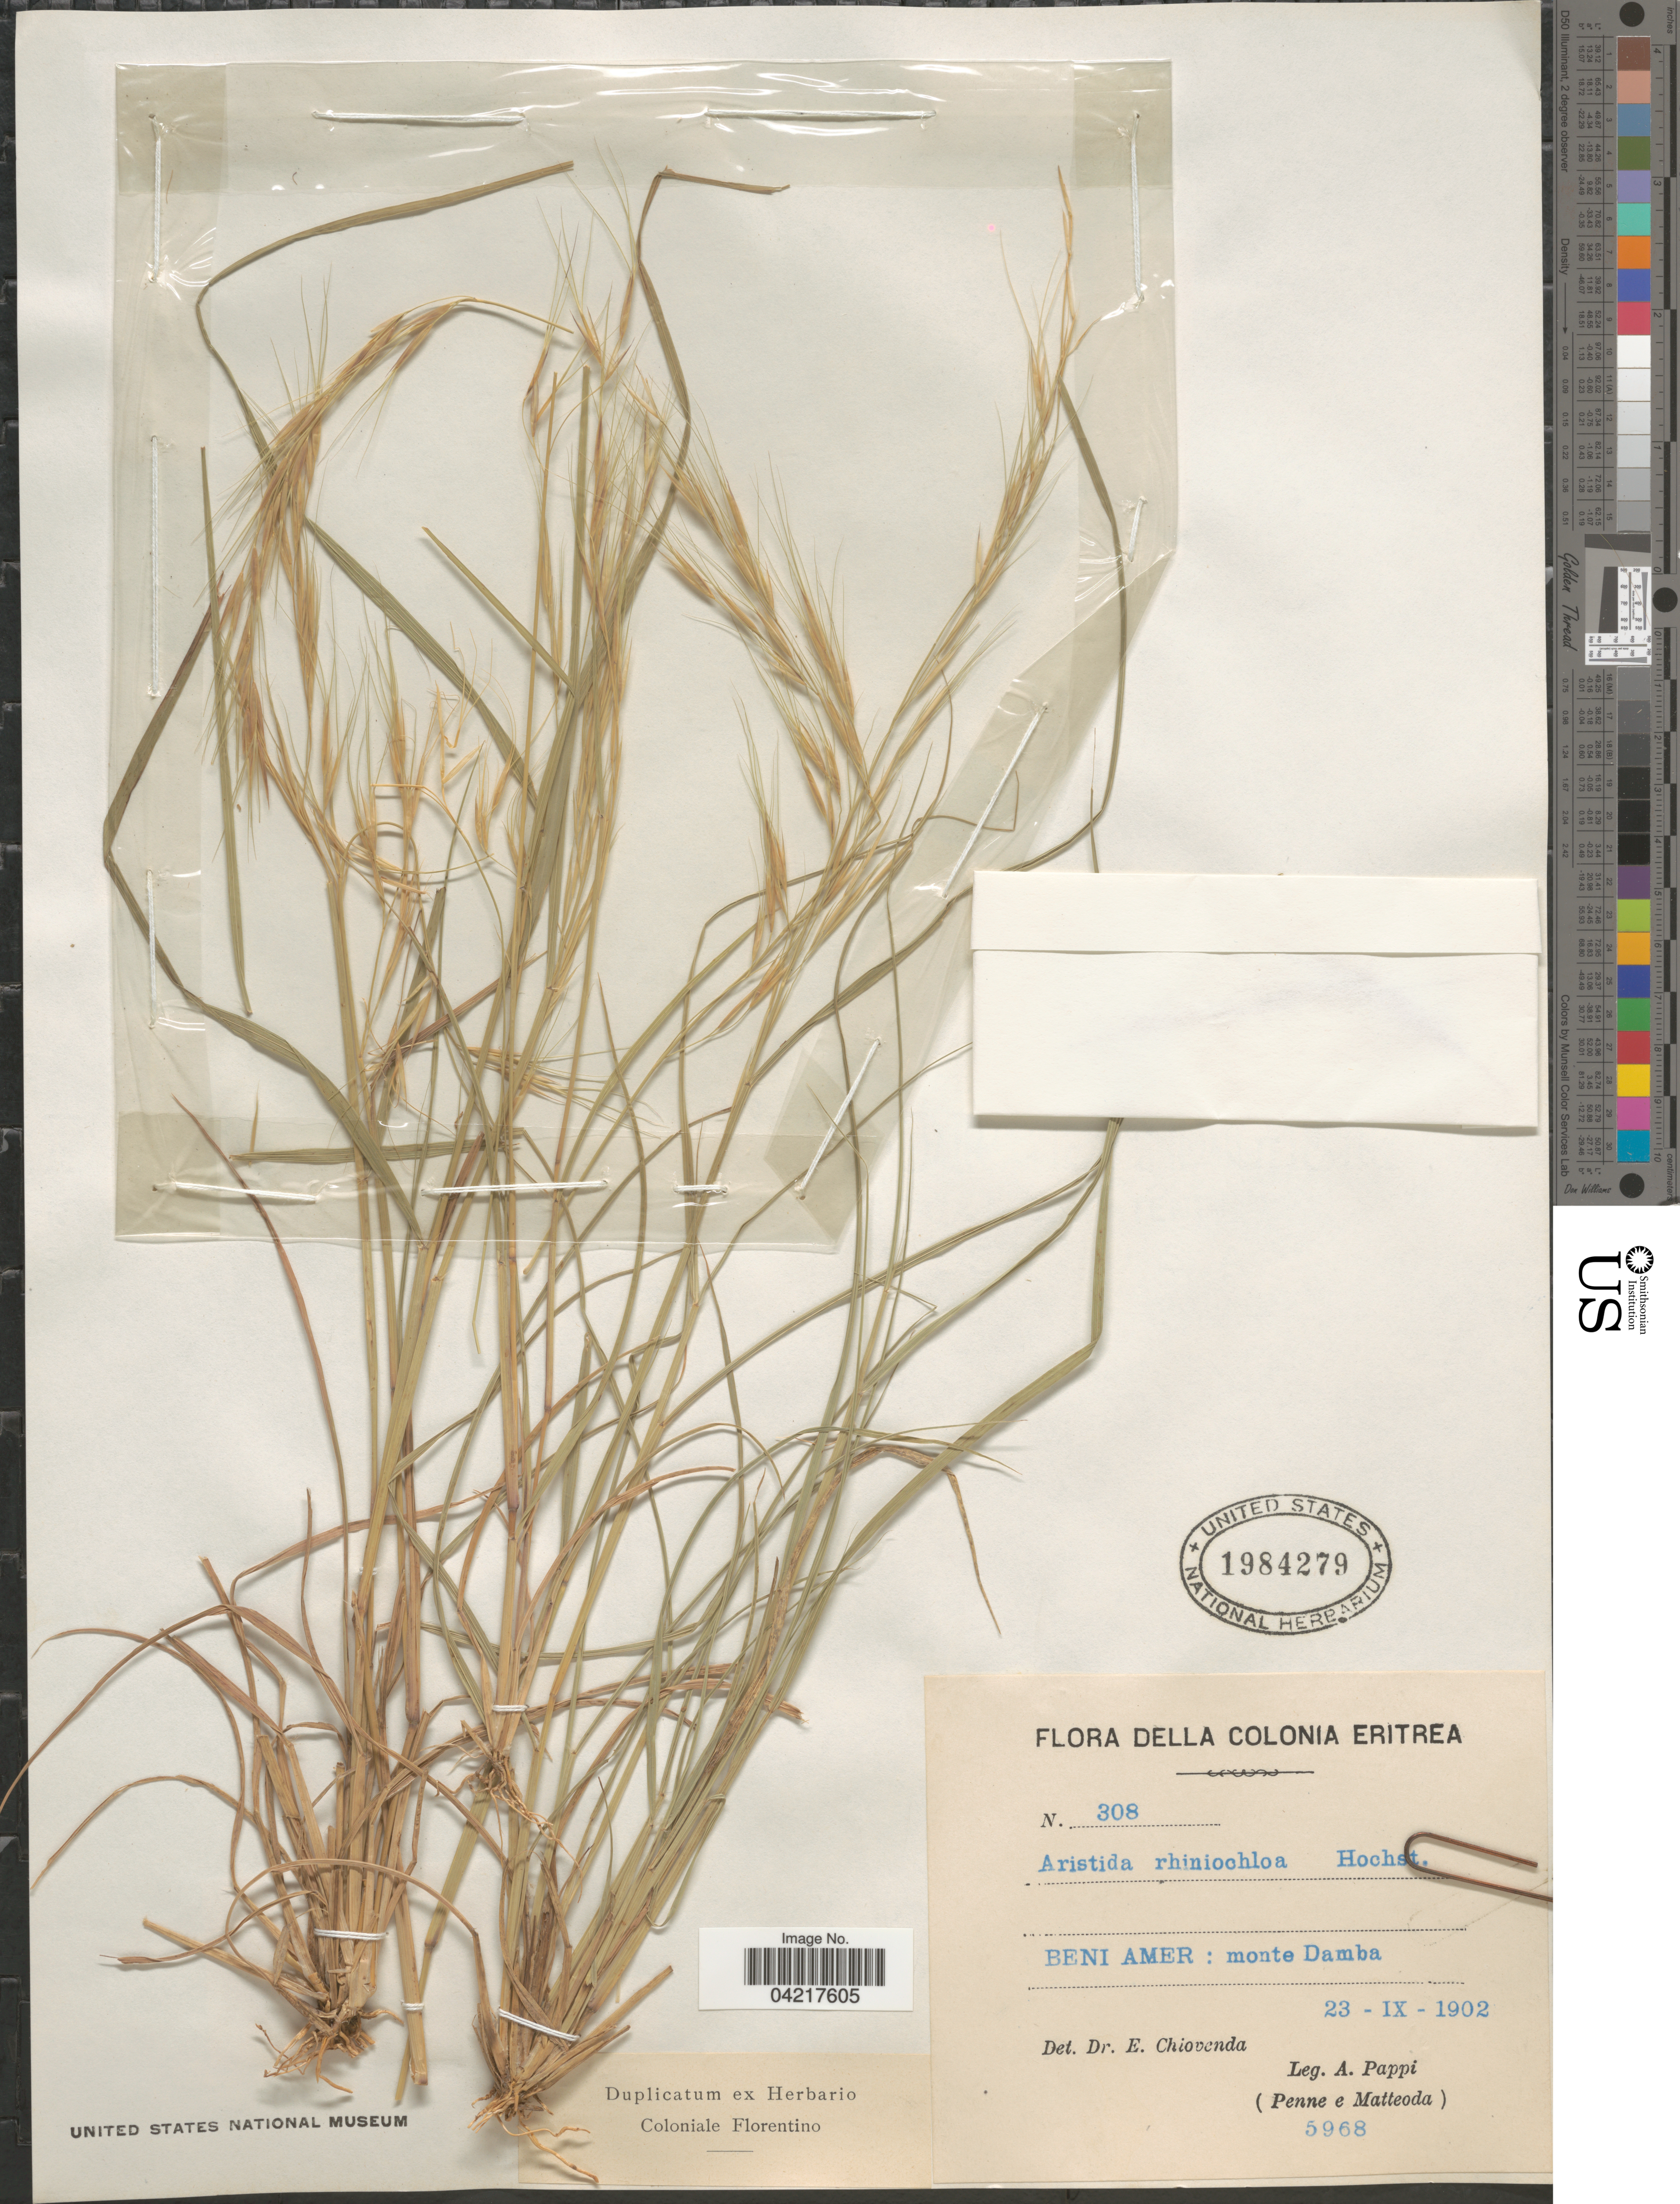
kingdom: Plantae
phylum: Tracheophyta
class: Liliopsida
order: Poales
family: Poaceae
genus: Aristida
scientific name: Aristida rhiniochloa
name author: Hochst.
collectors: A. Pappi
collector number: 308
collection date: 1902-09-23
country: Eritrea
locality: Colonia Eritrea. Beni Amer: monte Damba.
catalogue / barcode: US 1984279